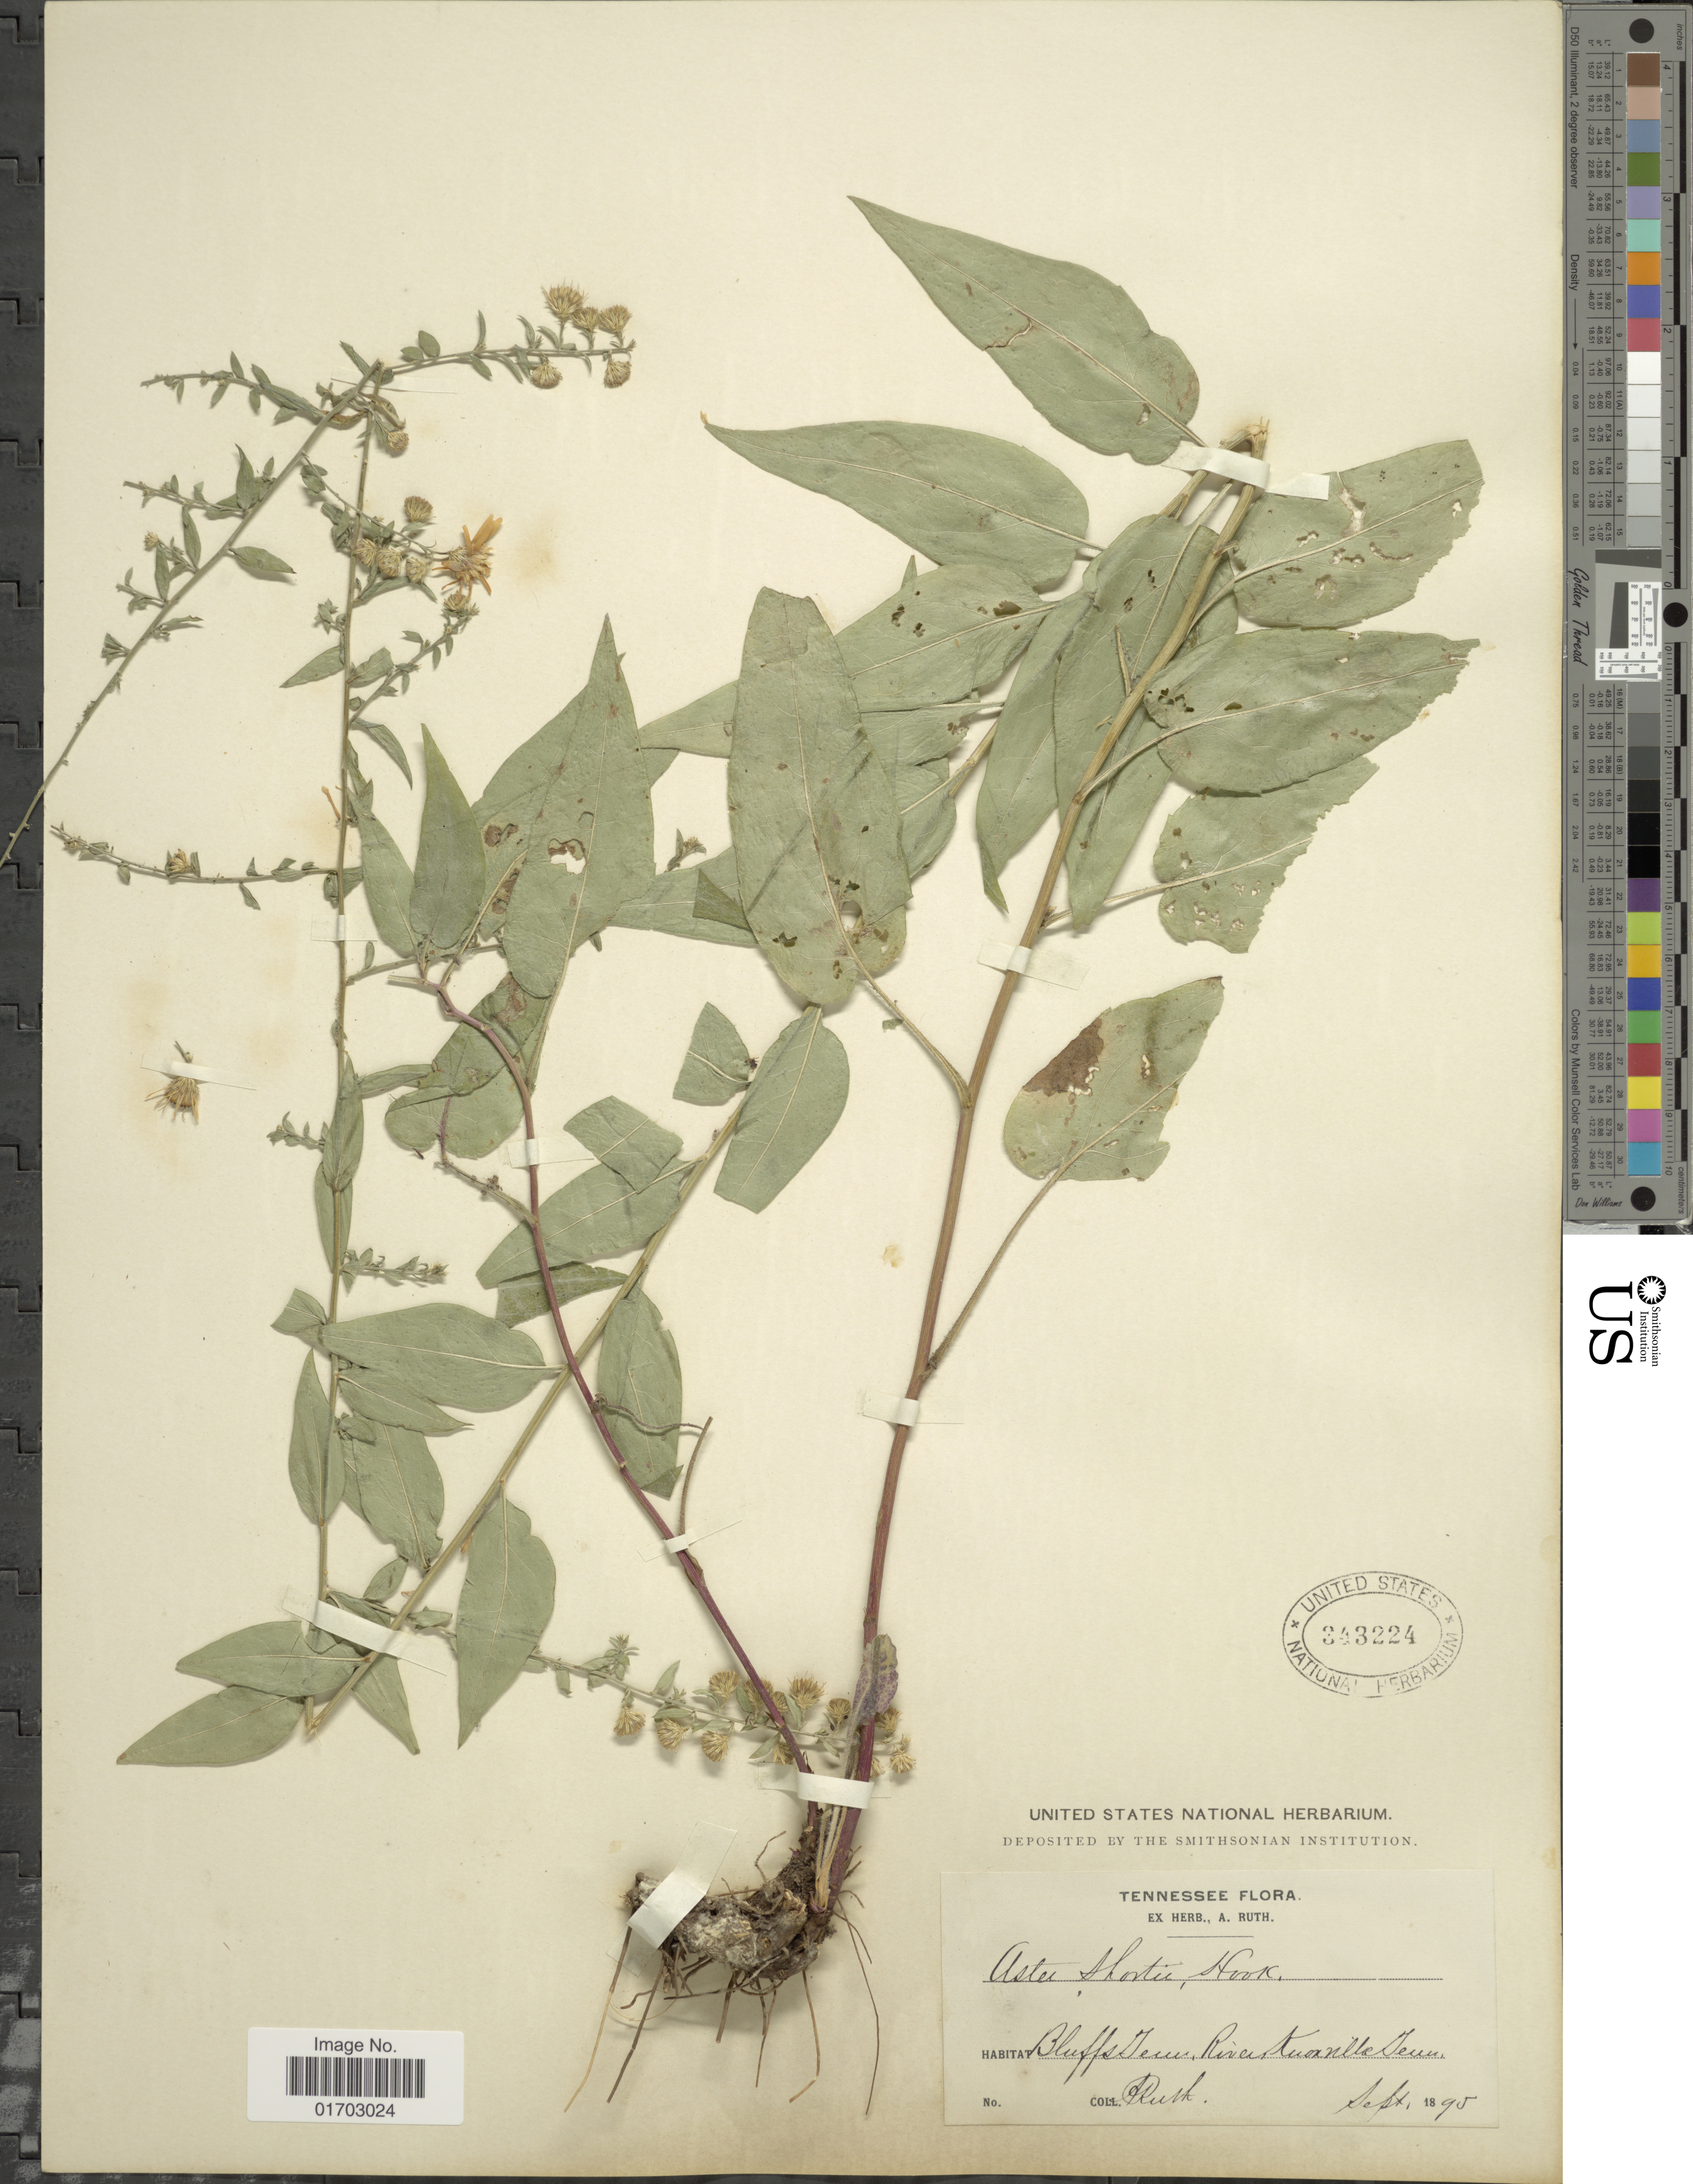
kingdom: Plantae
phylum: Tracheophyta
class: Magnoliopsida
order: Asterales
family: Asteraceae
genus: Symphyotrichum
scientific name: Symphyotrichum shortii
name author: (Lindl.) G.L. Nesom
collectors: A. Ruth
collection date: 1895-09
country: United States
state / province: Tennessee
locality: Bluffs Tenn. River Knoxville.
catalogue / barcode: US 343224